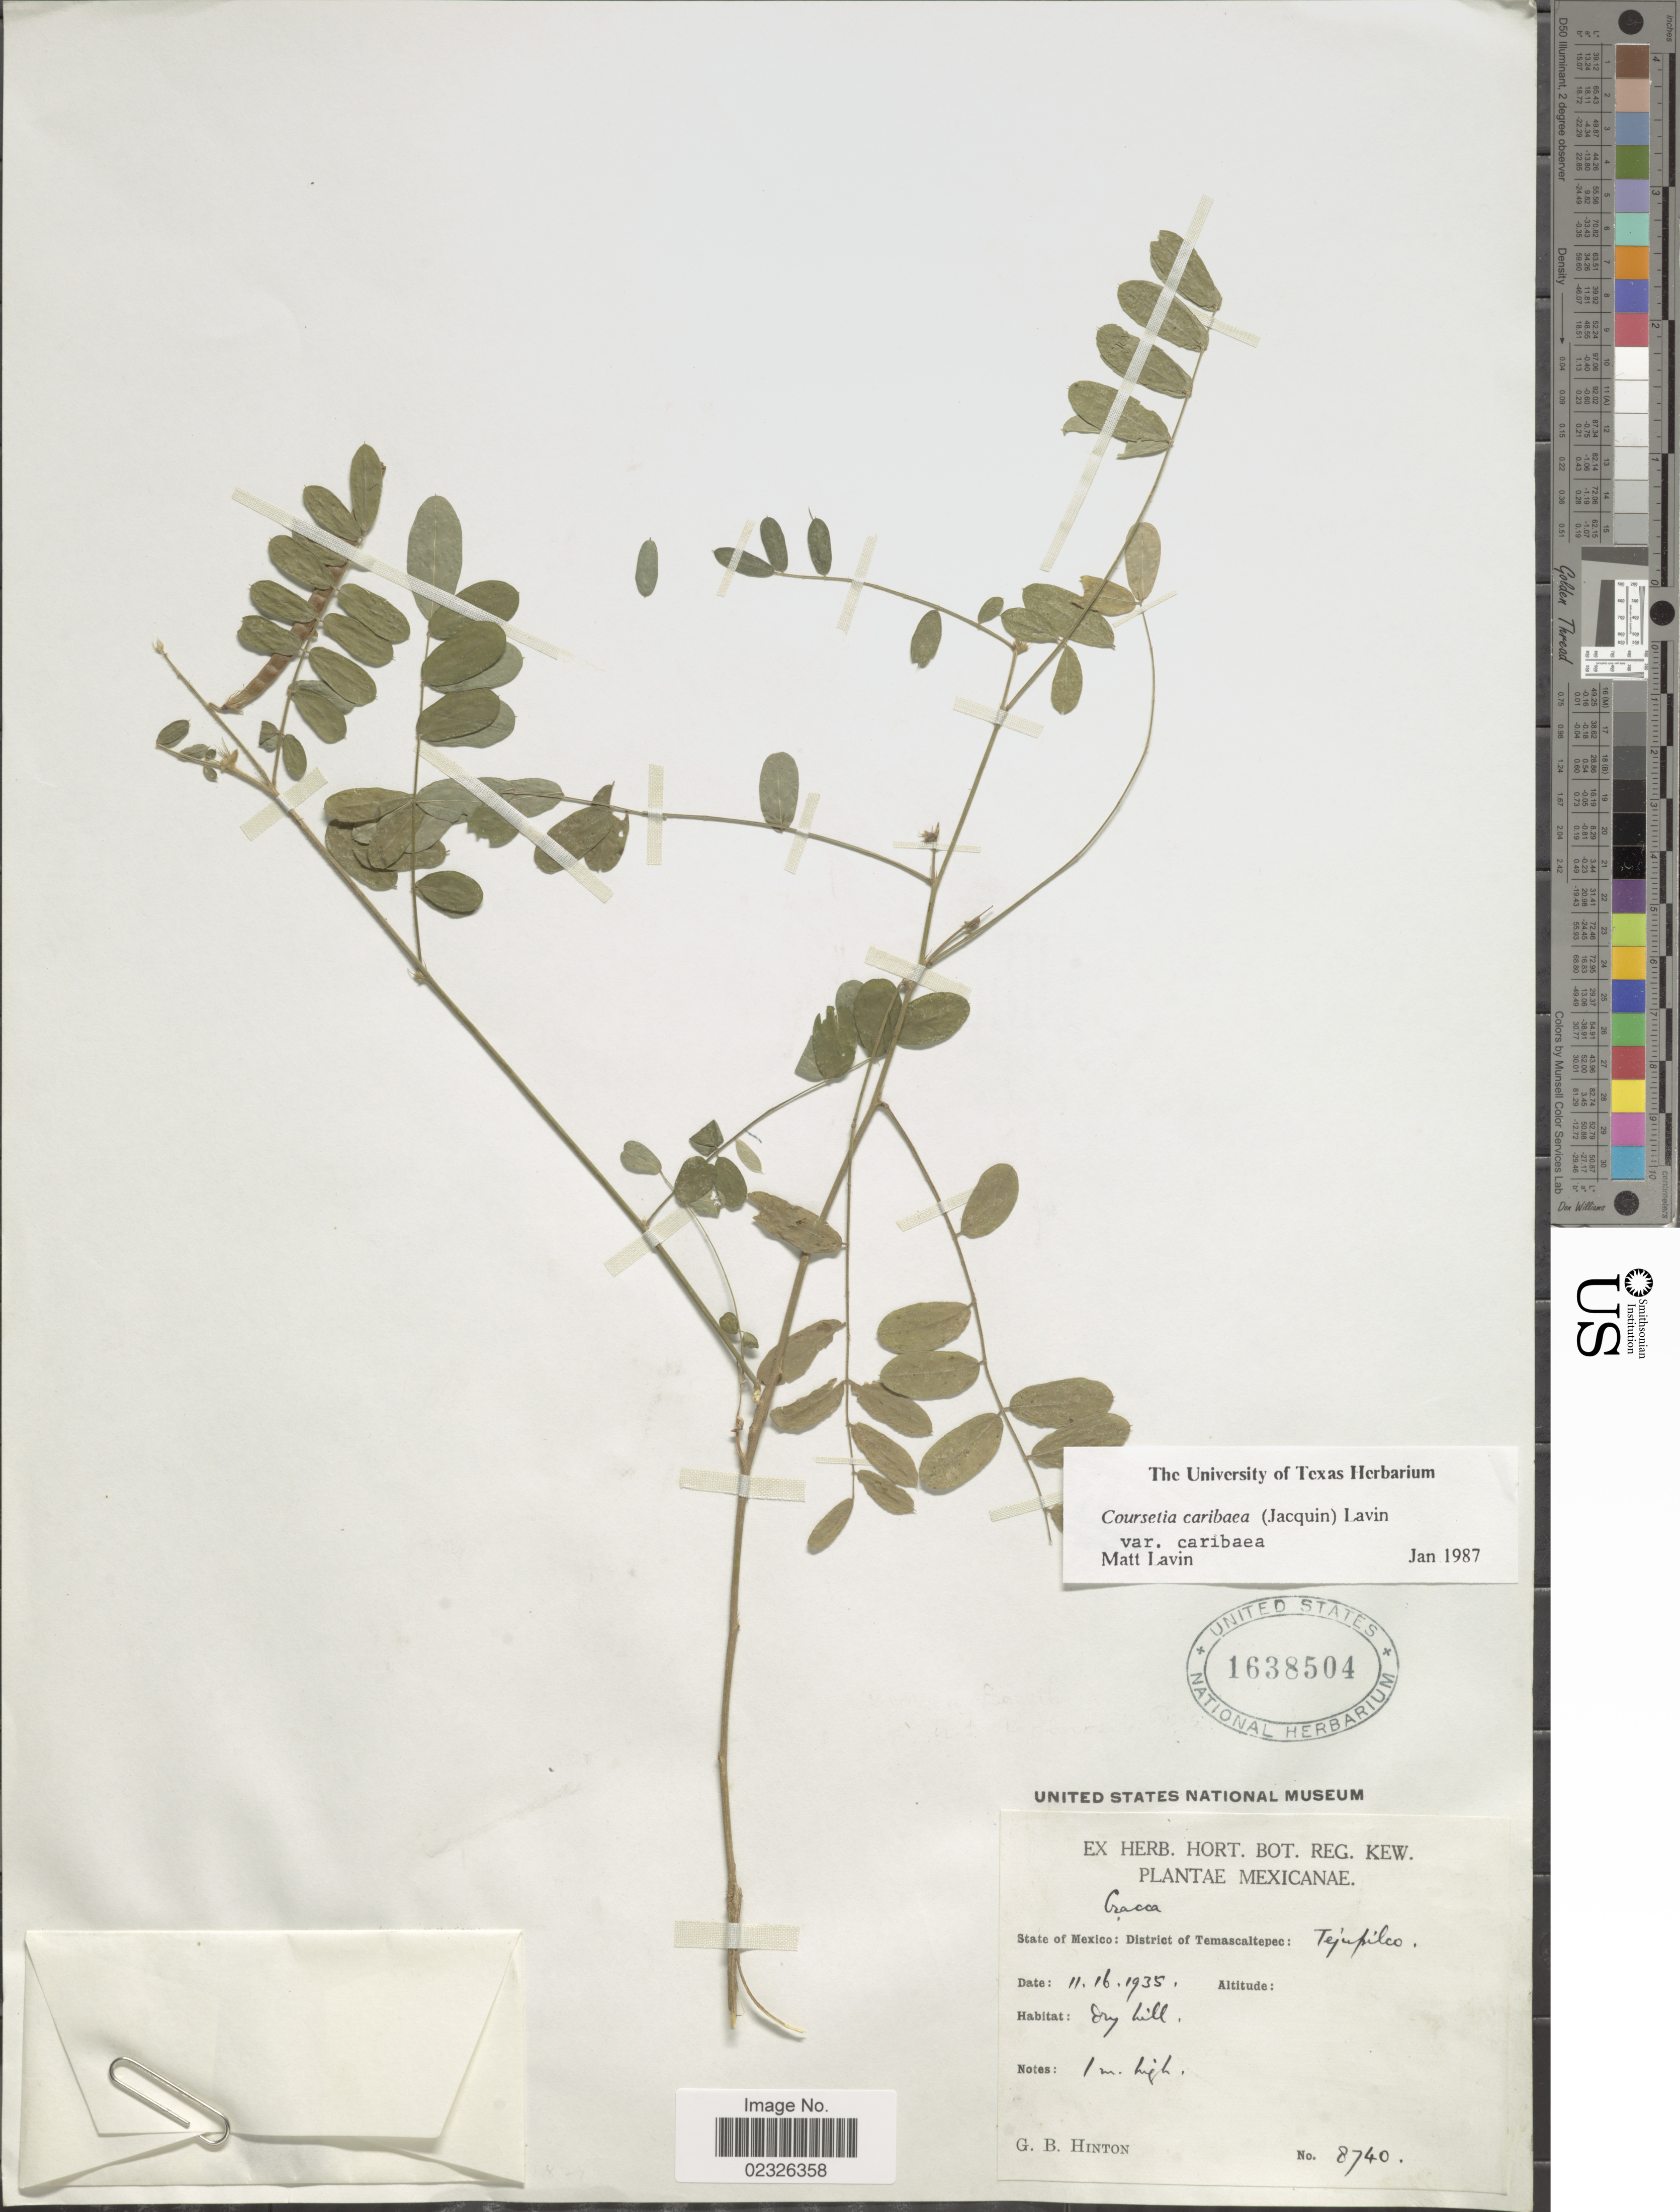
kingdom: Plantae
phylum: Tracheophyta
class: Magnoliopsida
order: Fabales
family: Fabaceae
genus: Coursetia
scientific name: Coursetia caribaea var. caribaea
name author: (Jacq.) Lavin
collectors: G. B. Hinton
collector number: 8740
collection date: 1935-11-16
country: Mexico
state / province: México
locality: Mexicanae. District of Temascaltepec: Tejupilco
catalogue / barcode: US 1638504